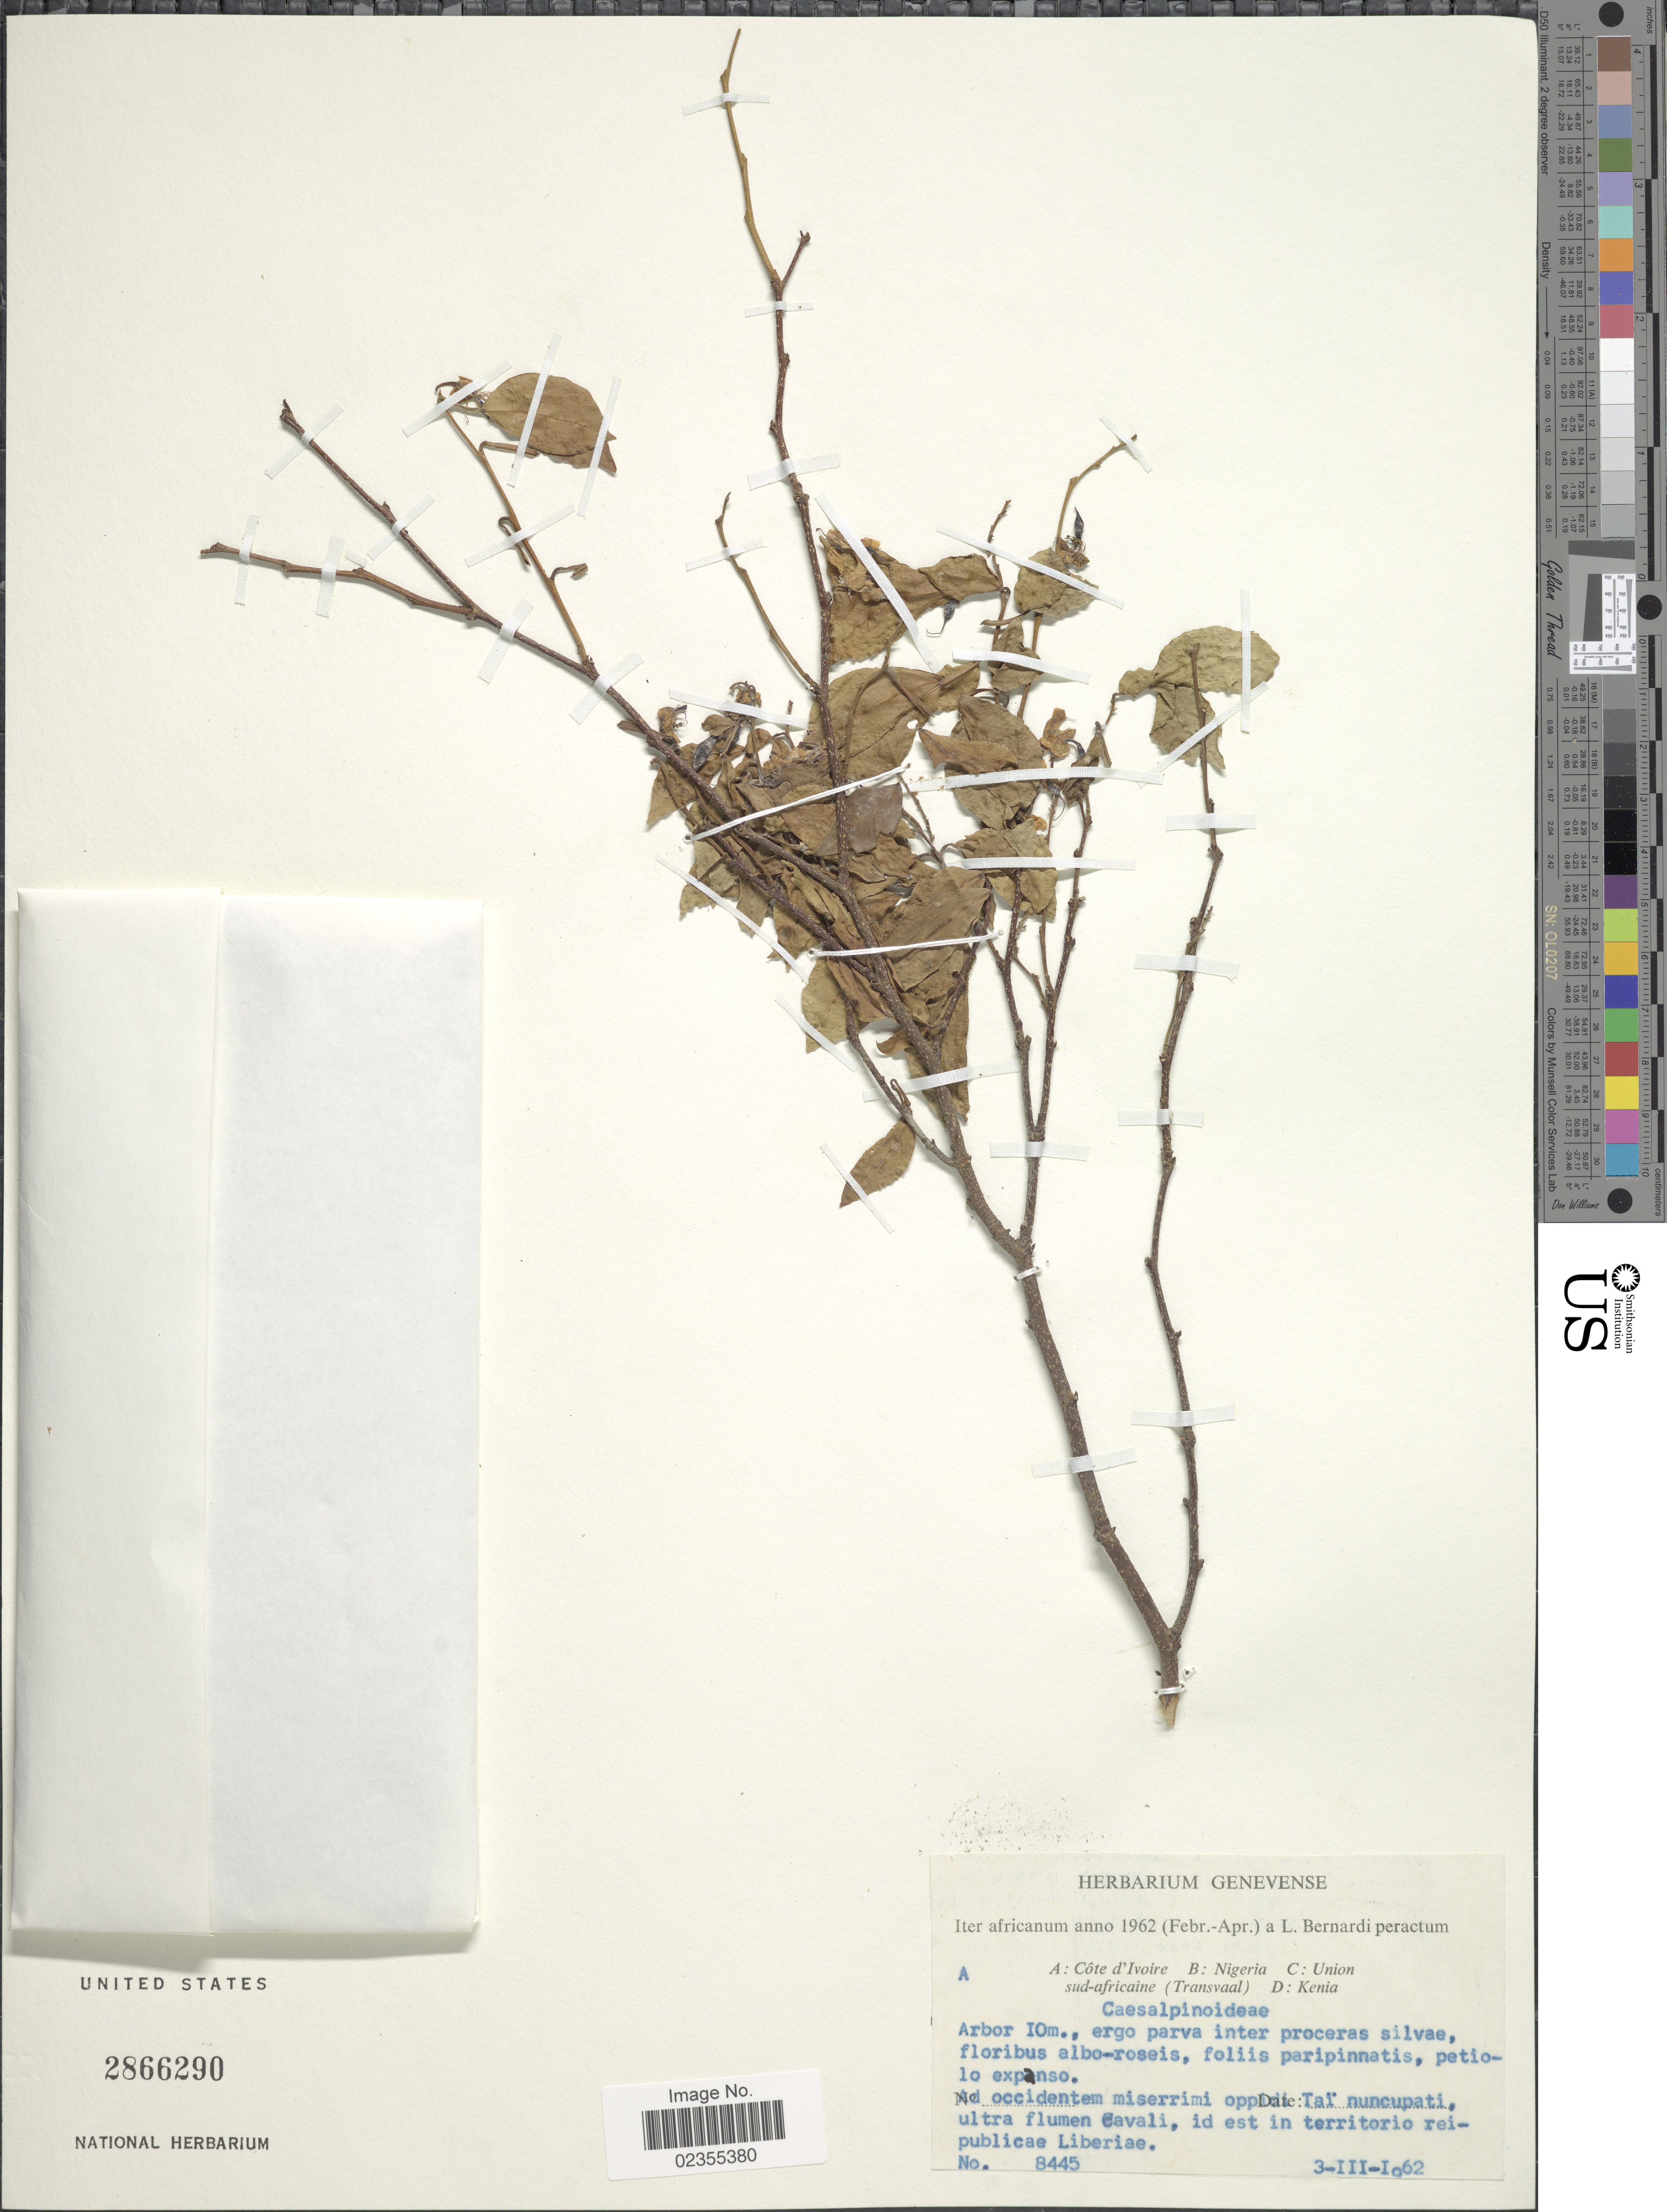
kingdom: Plantae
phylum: Tracheophyta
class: Magnoliopsida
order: Fabales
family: Fabaceae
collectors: L. Bernardi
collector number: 8445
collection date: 1962-03-03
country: Ivory Coast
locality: Côte d'Ivoire, Ad occidentem misserrimi [illegible text] Taï nuncupati, ultra flumen Cavali, id est in territorio reipublicae Liberiae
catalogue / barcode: US 2866290